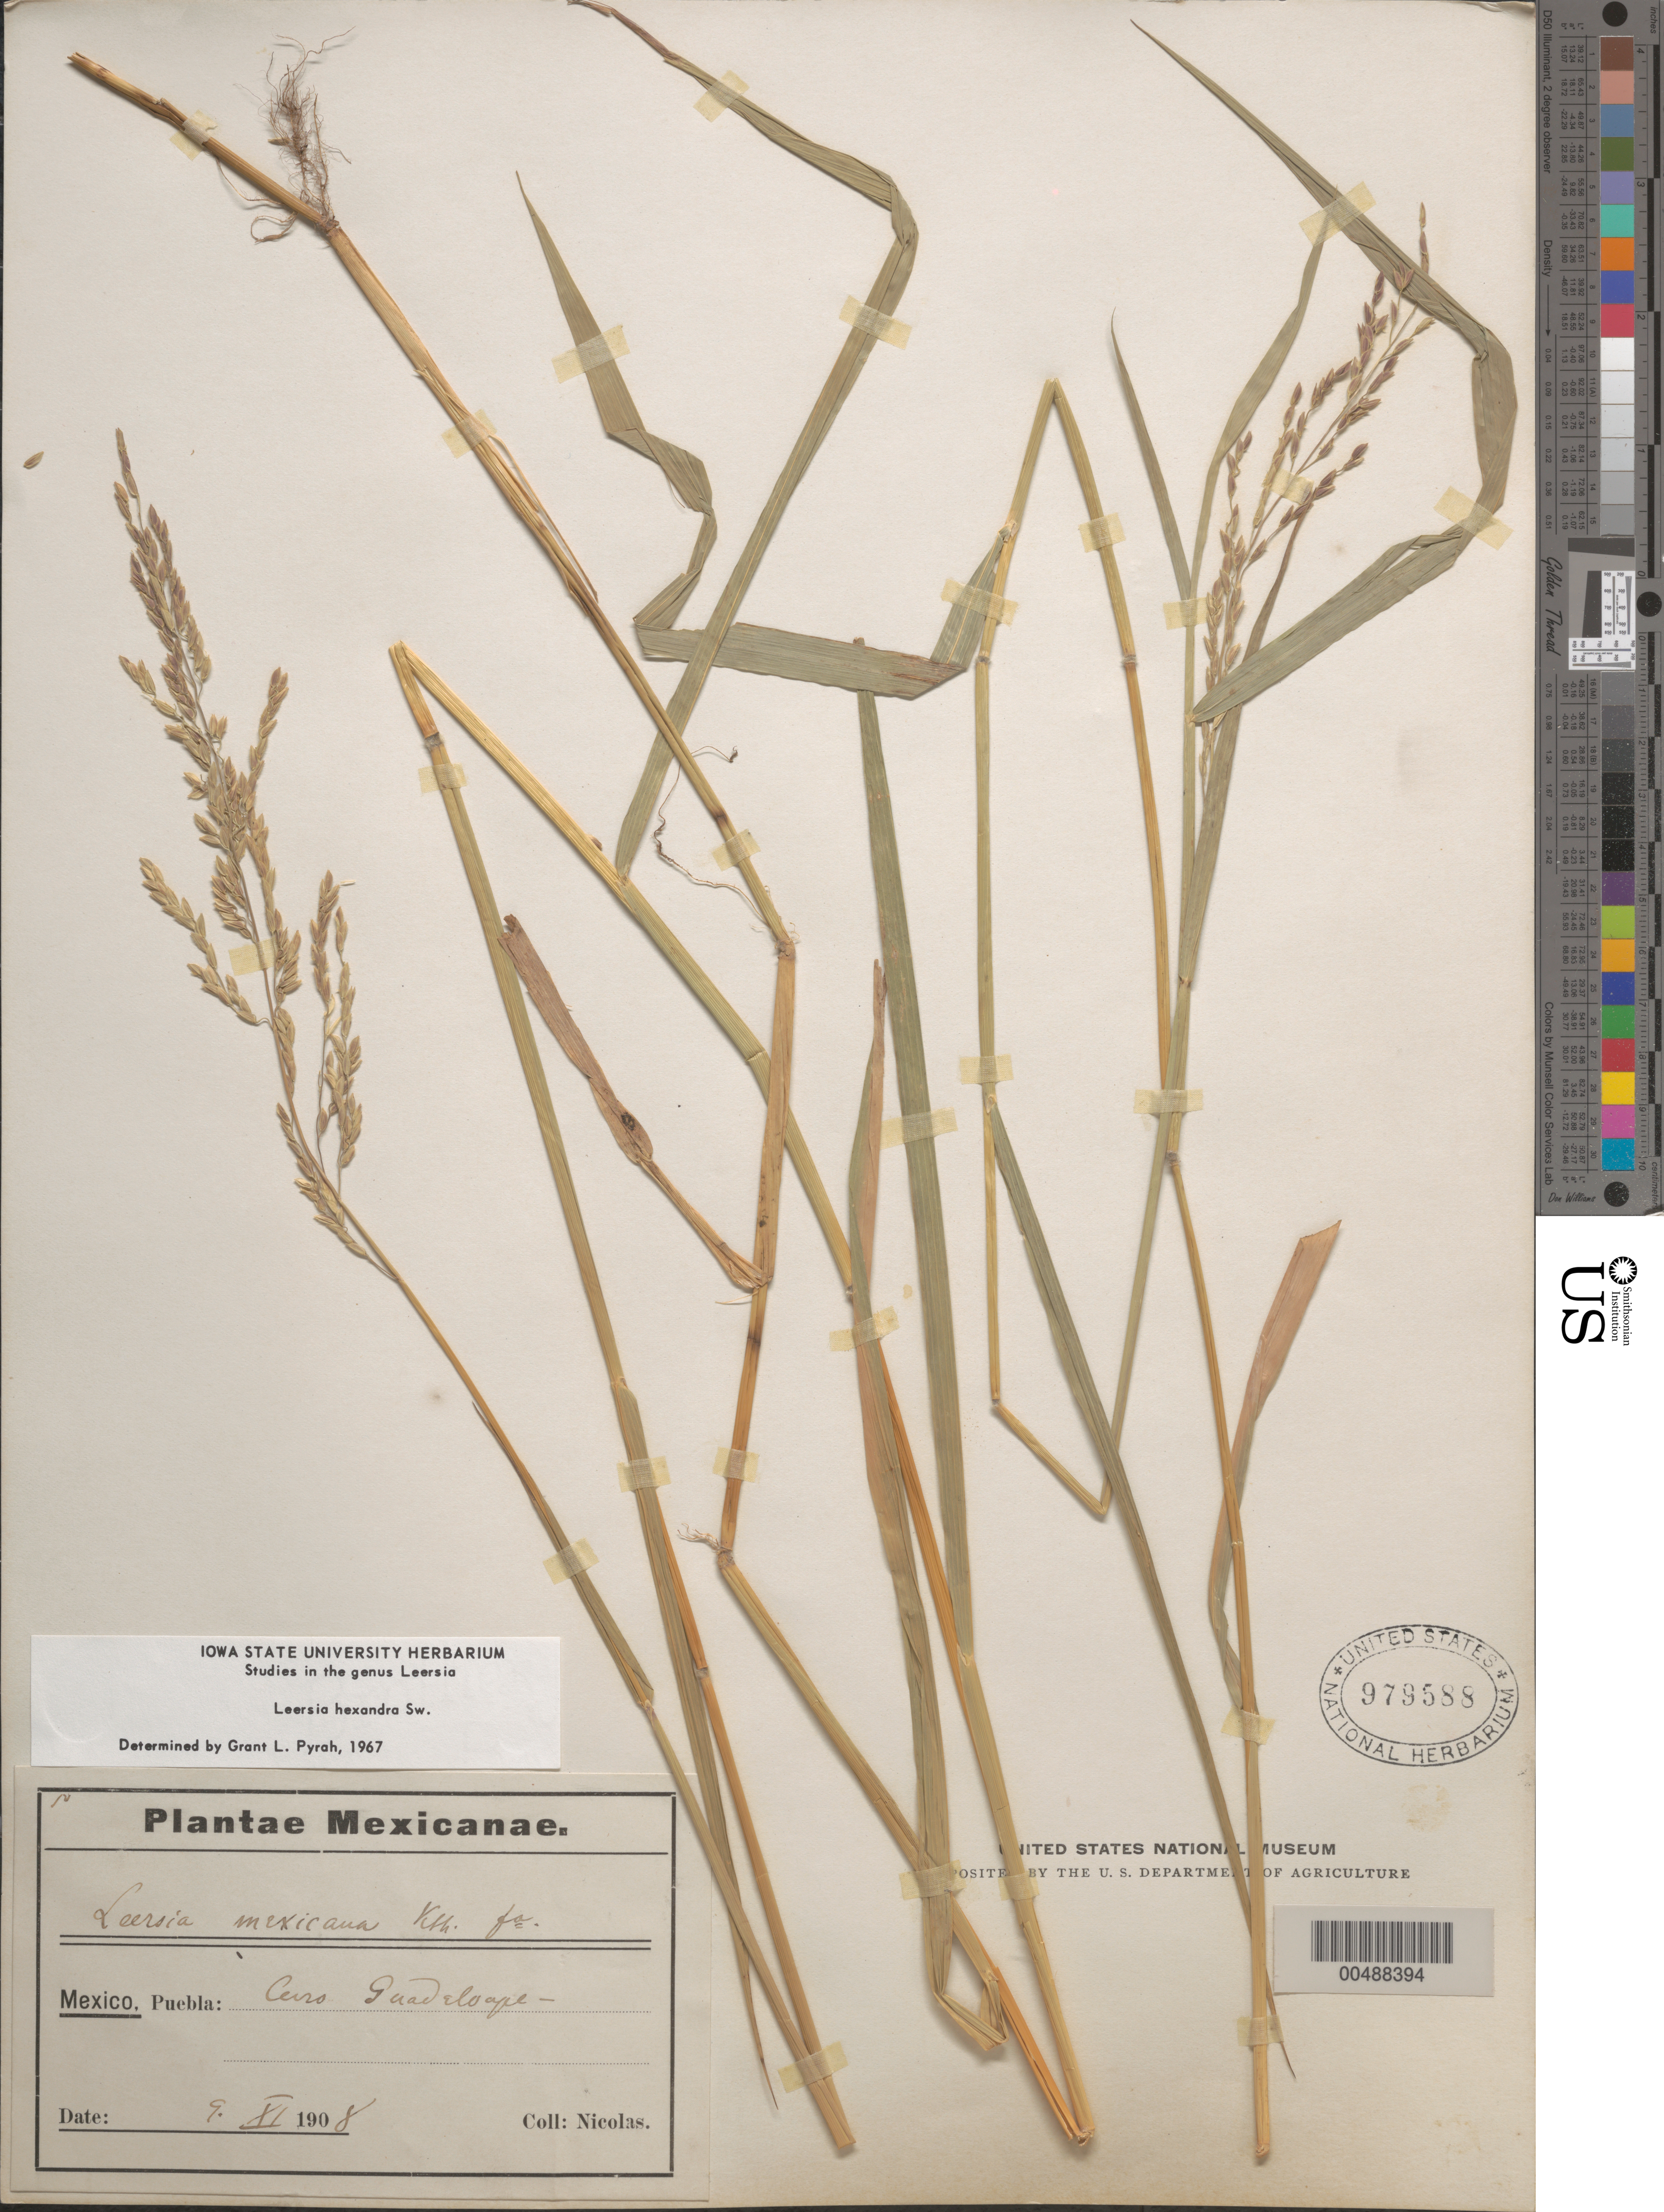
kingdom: Plantae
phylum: Tracheophyta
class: Liliopsida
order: Poales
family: Poaceae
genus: Leersia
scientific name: Leersia hexandra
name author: Sw.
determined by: Pyrah, G. L.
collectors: -. Nicolas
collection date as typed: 9 Nov 1908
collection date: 1908-11-09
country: Mexico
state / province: Puebla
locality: Cerro Guadelupe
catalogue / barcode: US 979588